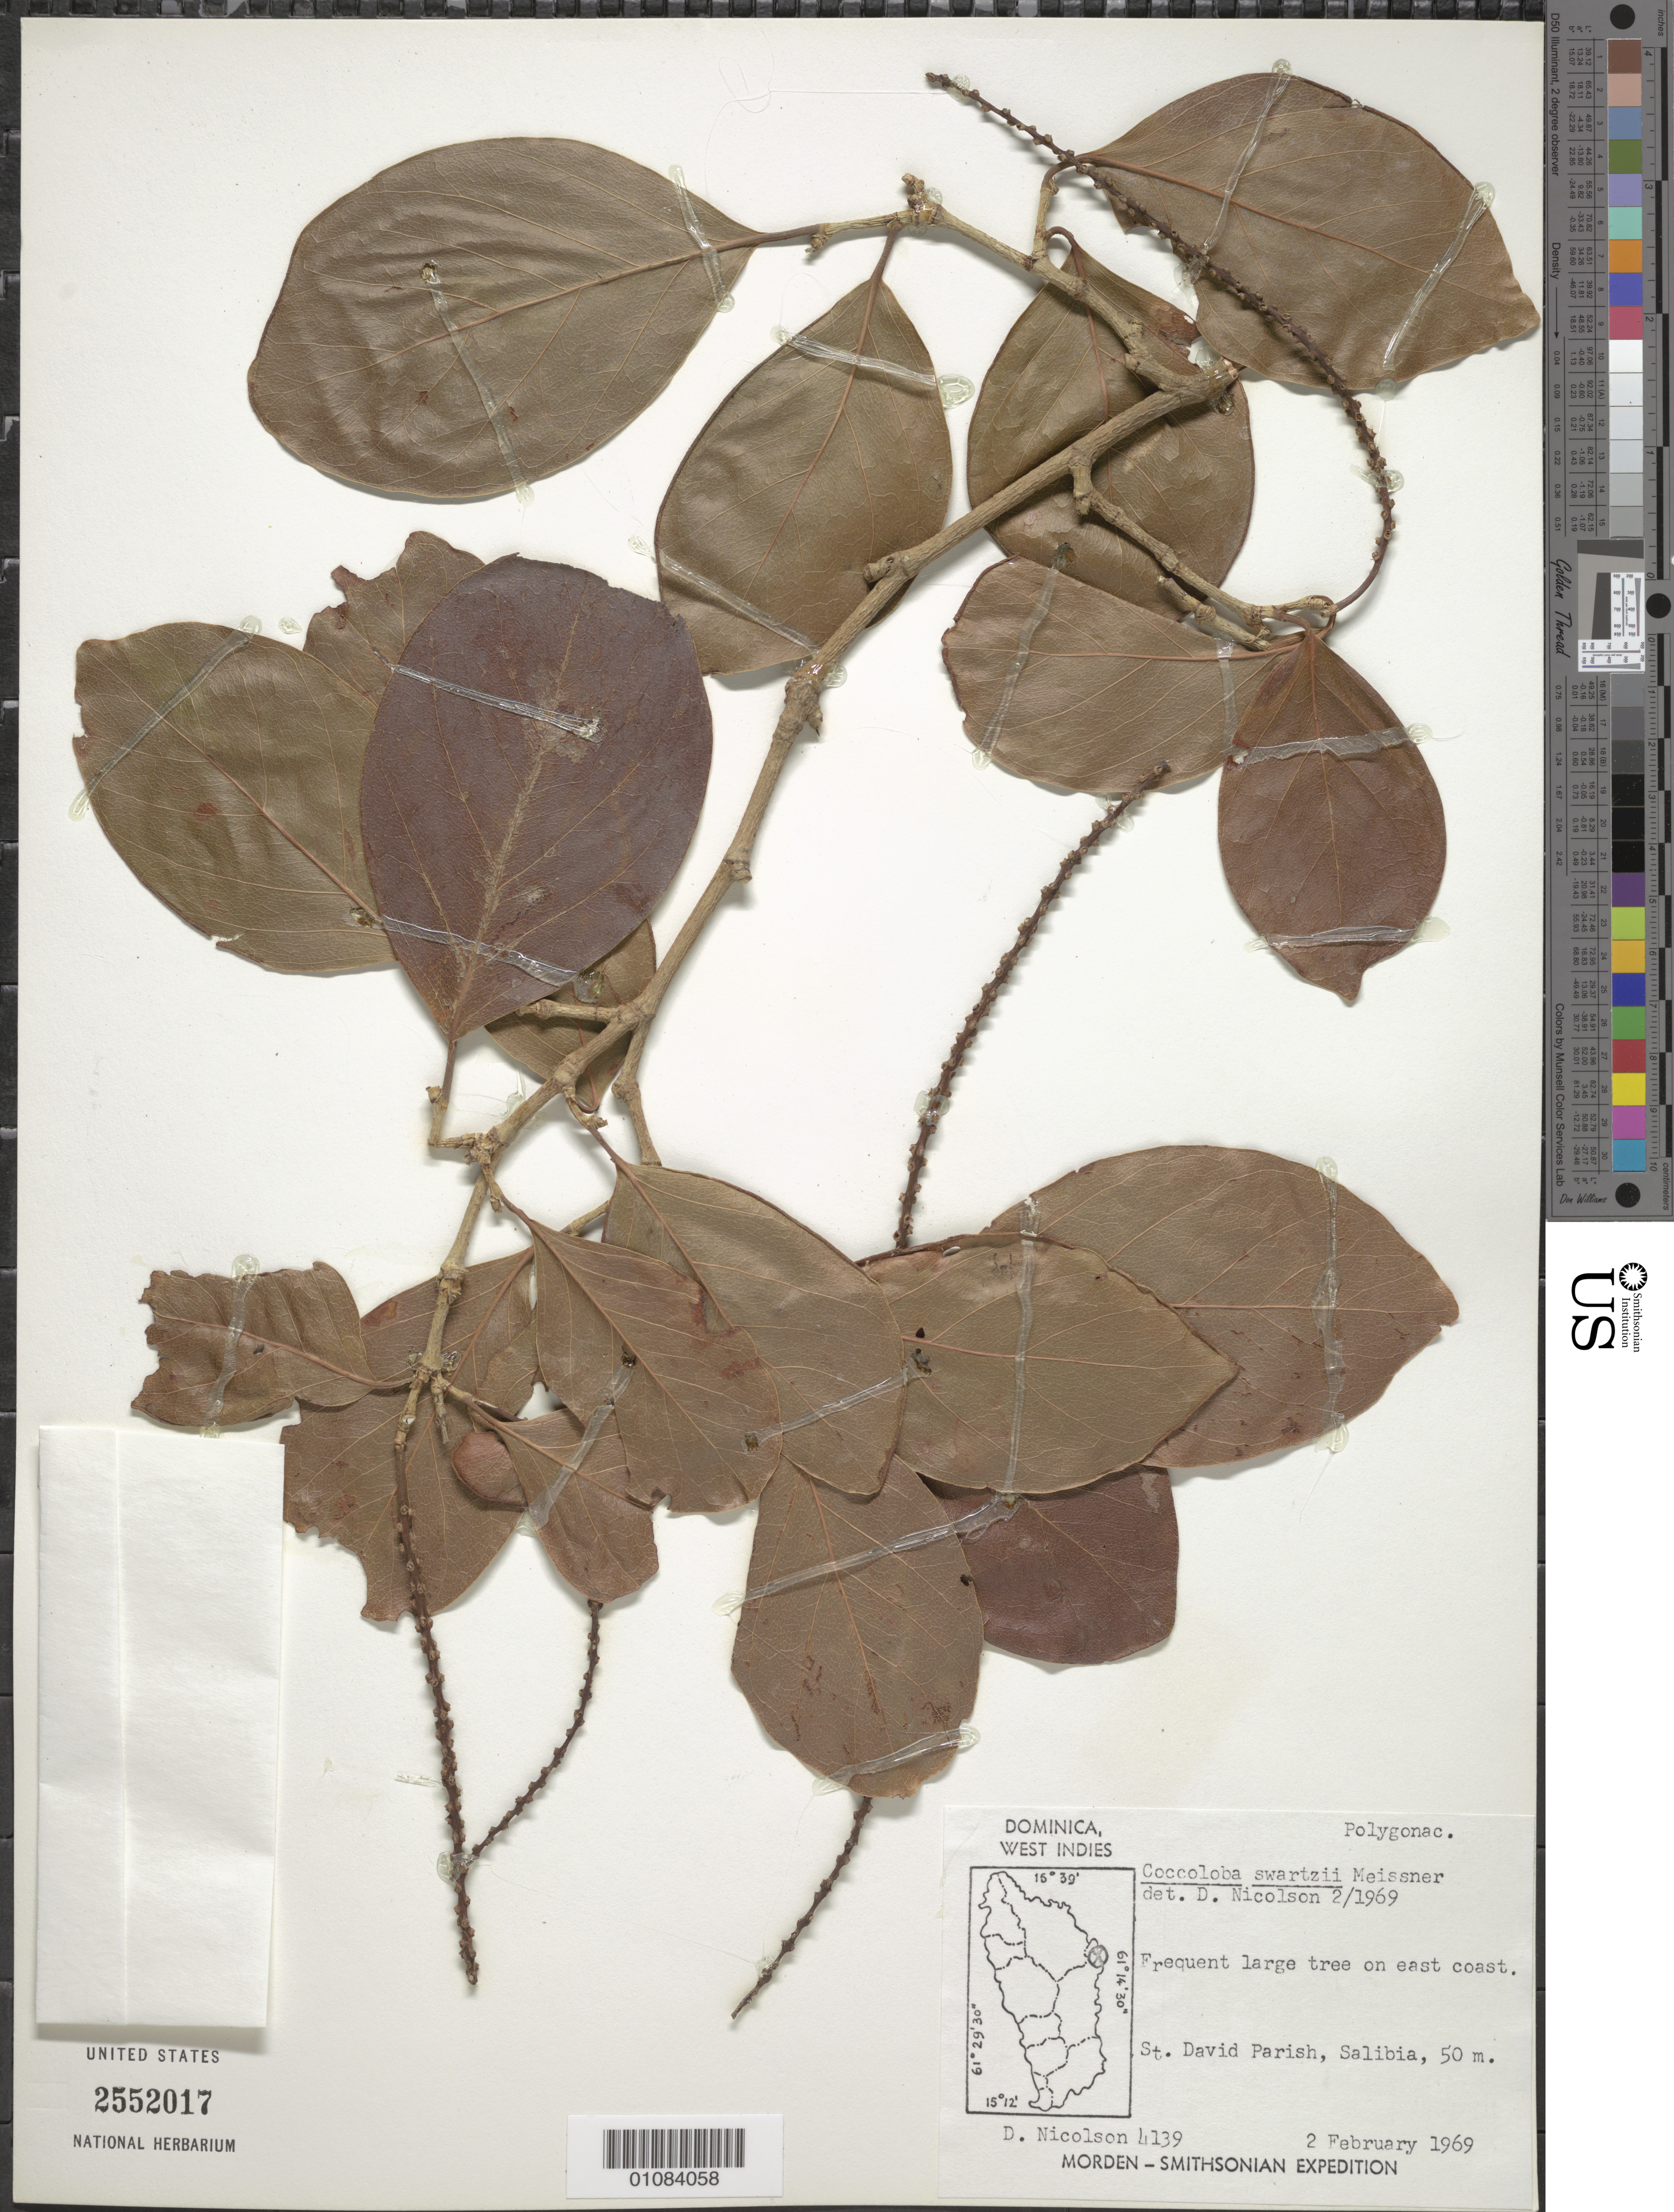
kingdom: Plantae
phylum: Tracheophyta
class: Magnoliopsida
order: Caryophyllales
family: Polygonaceae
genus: Coccoloba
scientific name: Coccoloba swartzii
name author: Meisn.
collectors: D. H. Nicolson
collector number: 4139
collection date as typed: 02 Feb 1969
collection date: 1969-02-02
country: Dominica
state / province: St. David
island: Dominica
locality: Salibia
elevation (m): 50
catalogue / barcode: US 2552017